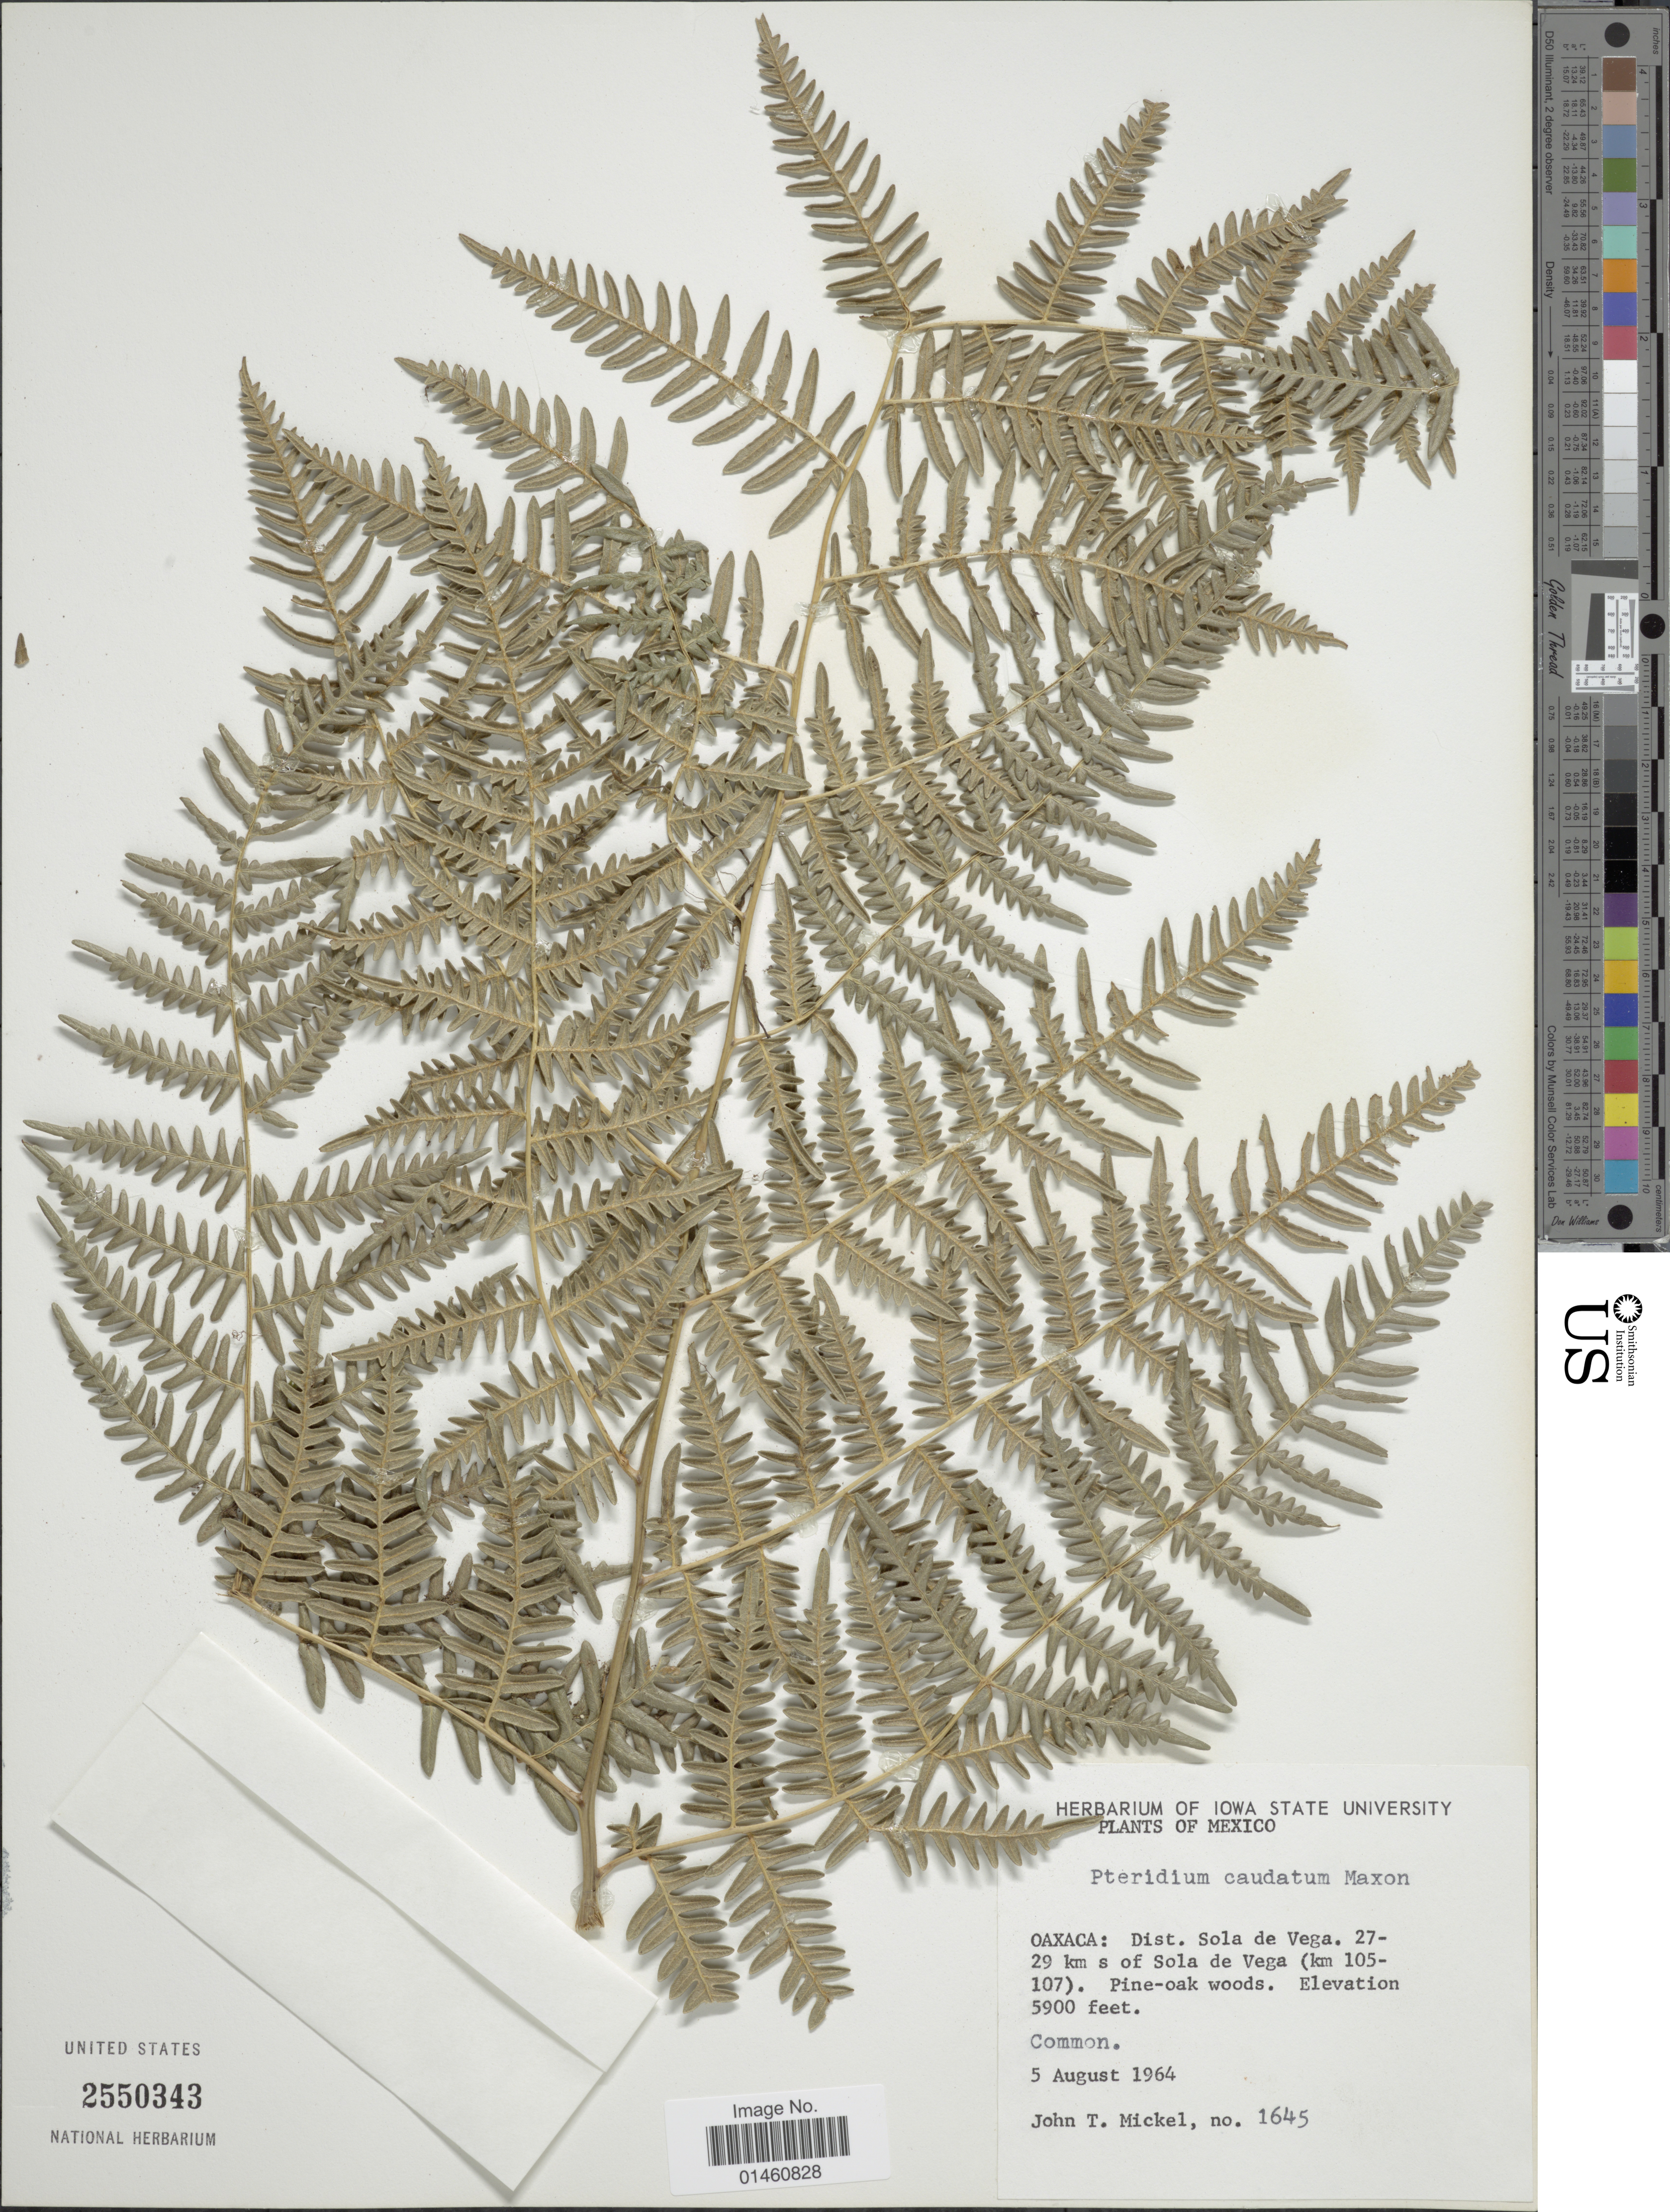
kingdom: Plantae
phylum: Tracheophyta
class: Polypodiopsida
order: Polypodiales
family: Dennstaedtiaceae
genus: Pteridium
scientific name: Pteridium aquilinum var. feei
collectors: J. T. Mickel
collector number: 1645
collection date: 1964-08-05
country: Mexico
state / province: Oaxaca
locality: Dist. Sola de Vega. 27-29 km s of Sola de Vega (km 105-107).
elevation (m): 1798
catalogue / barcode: US 2550343